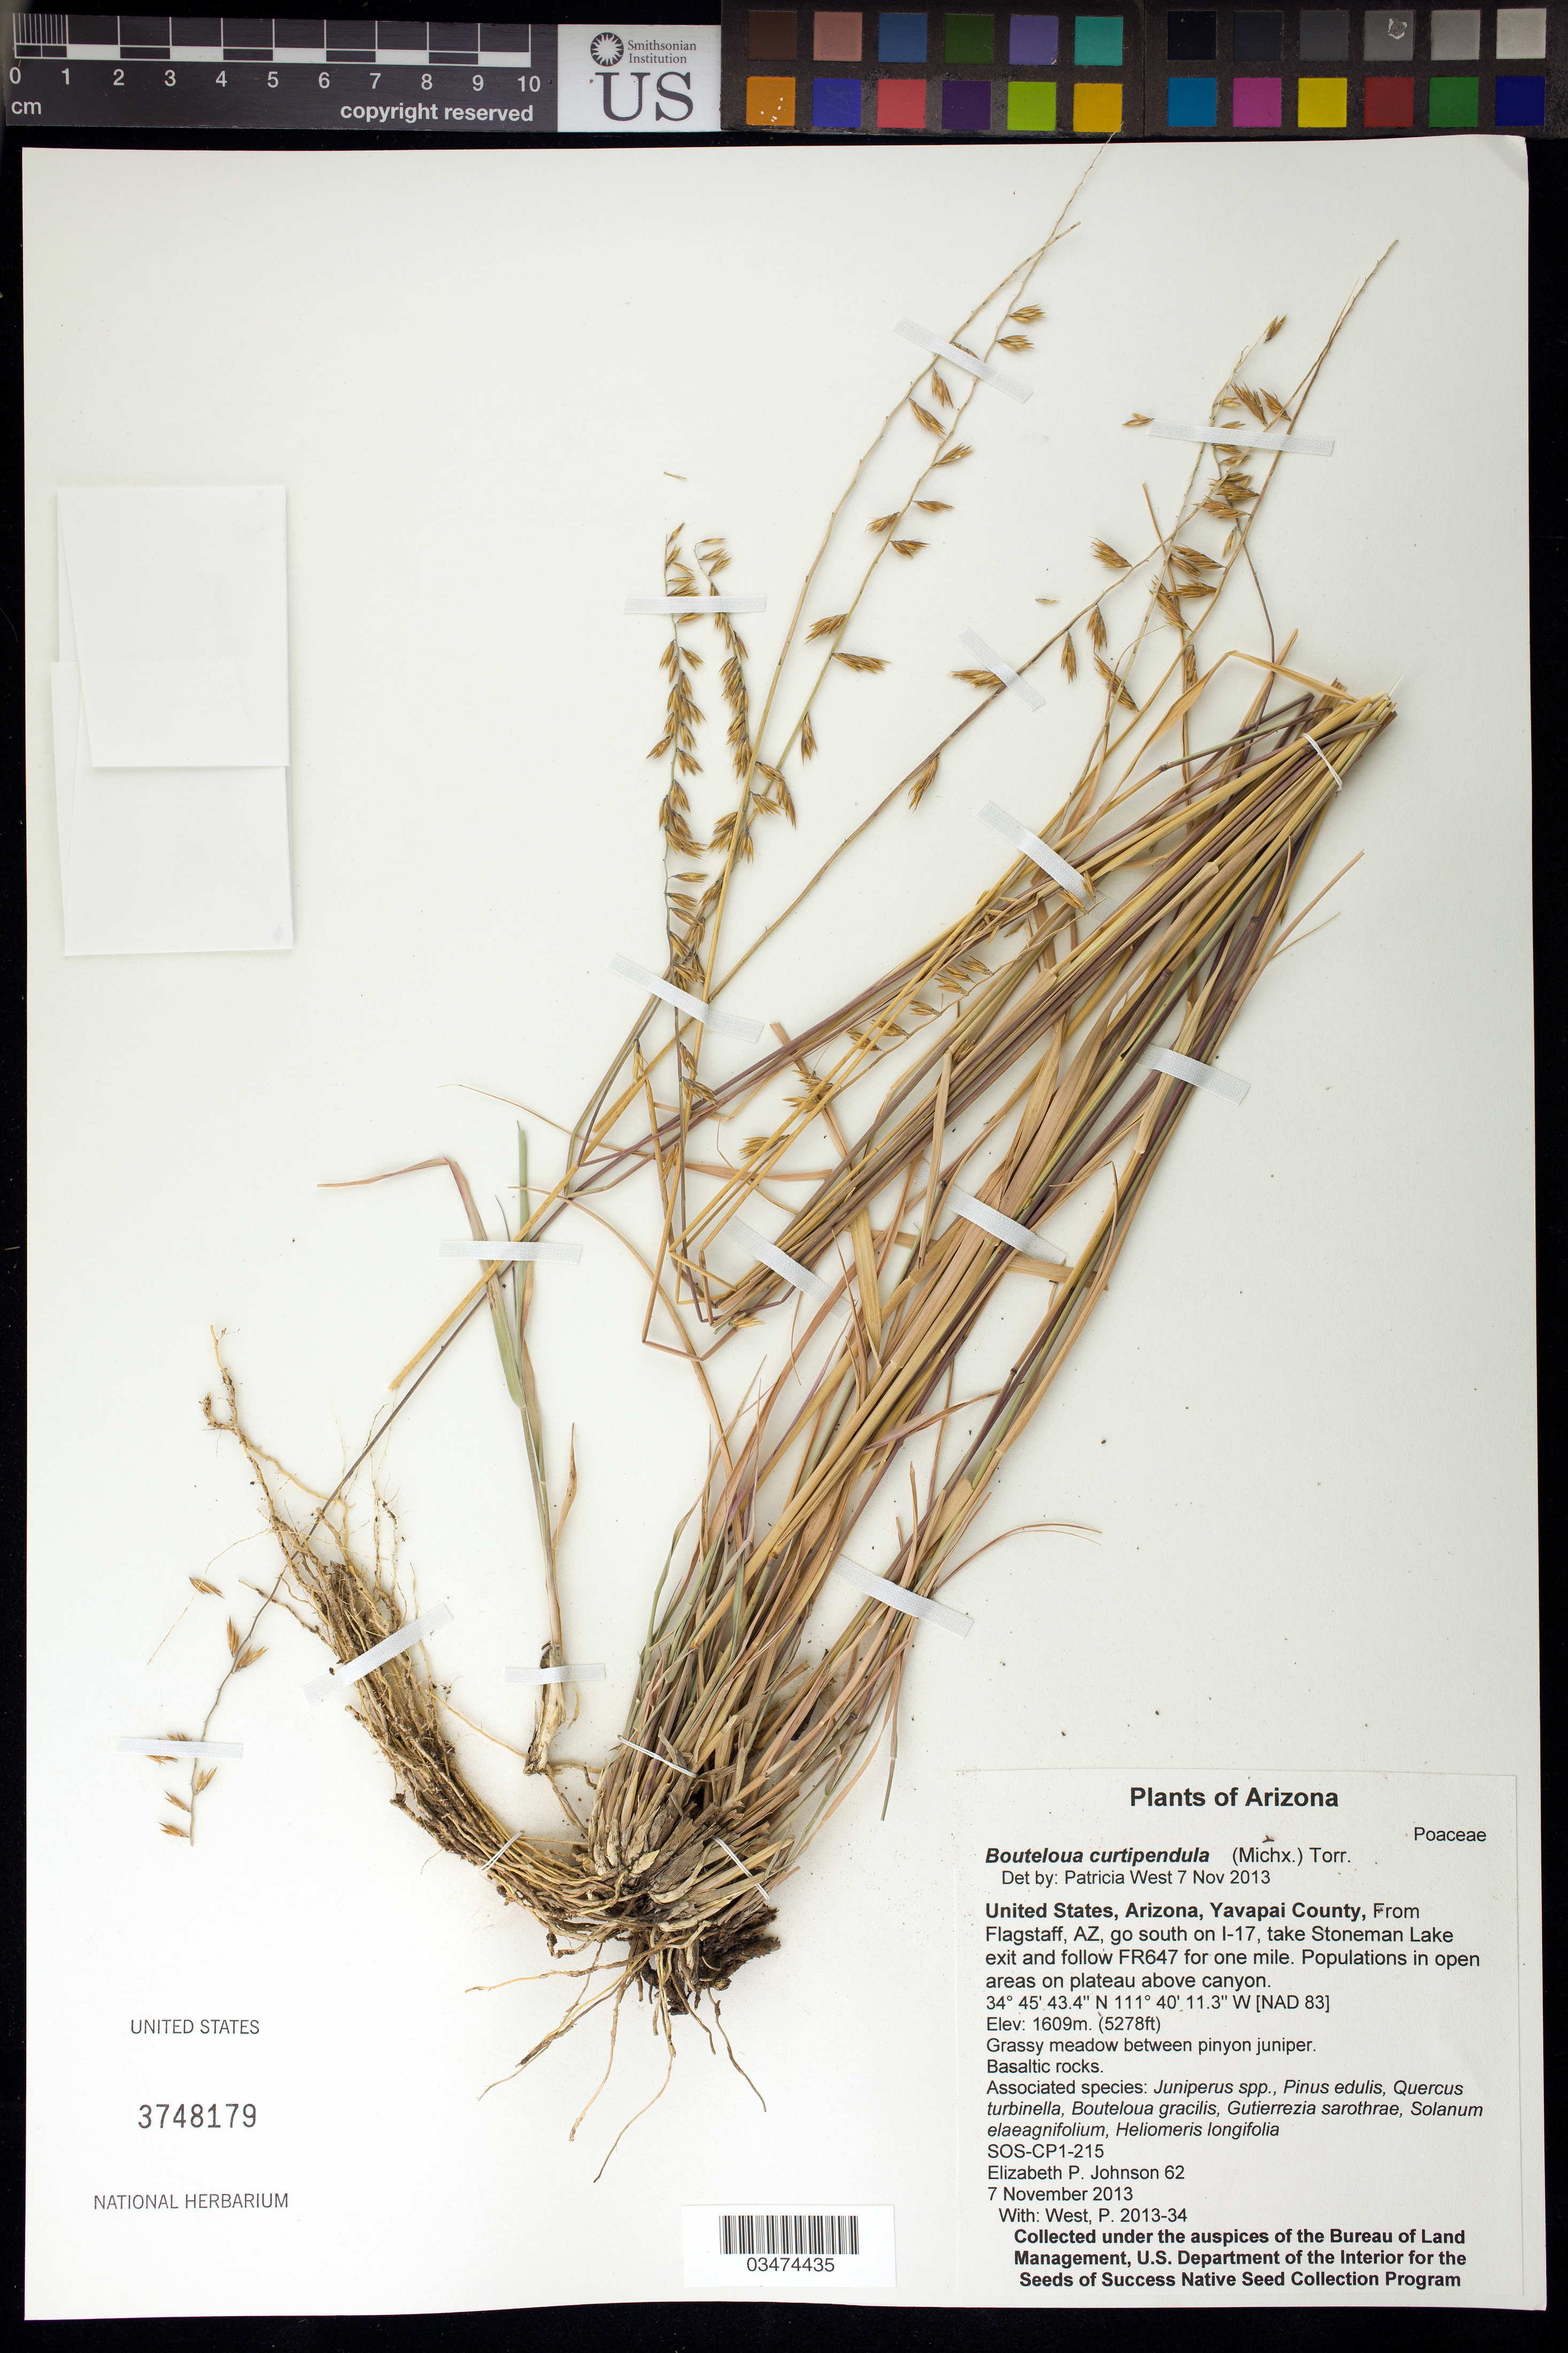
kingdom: Plantae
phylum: Tracheophyta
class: Liliopsida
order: Poales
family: Poaceae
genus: Bouteloua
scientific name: Bouteloua curtipendula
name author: (Michx.) Torr.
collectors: E. Johnson & P. West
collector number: CP1-215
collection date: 2013-11-07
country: United States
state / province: Arizona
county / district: Yavapai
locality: From Flagstaff go S on I-17, take Stoneman Lake exit and follow FR647 foe 1 mile.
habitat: Basaltic rocks. Grassy meadow between pinyon juniper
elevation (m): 1609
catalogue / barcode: US 3748179